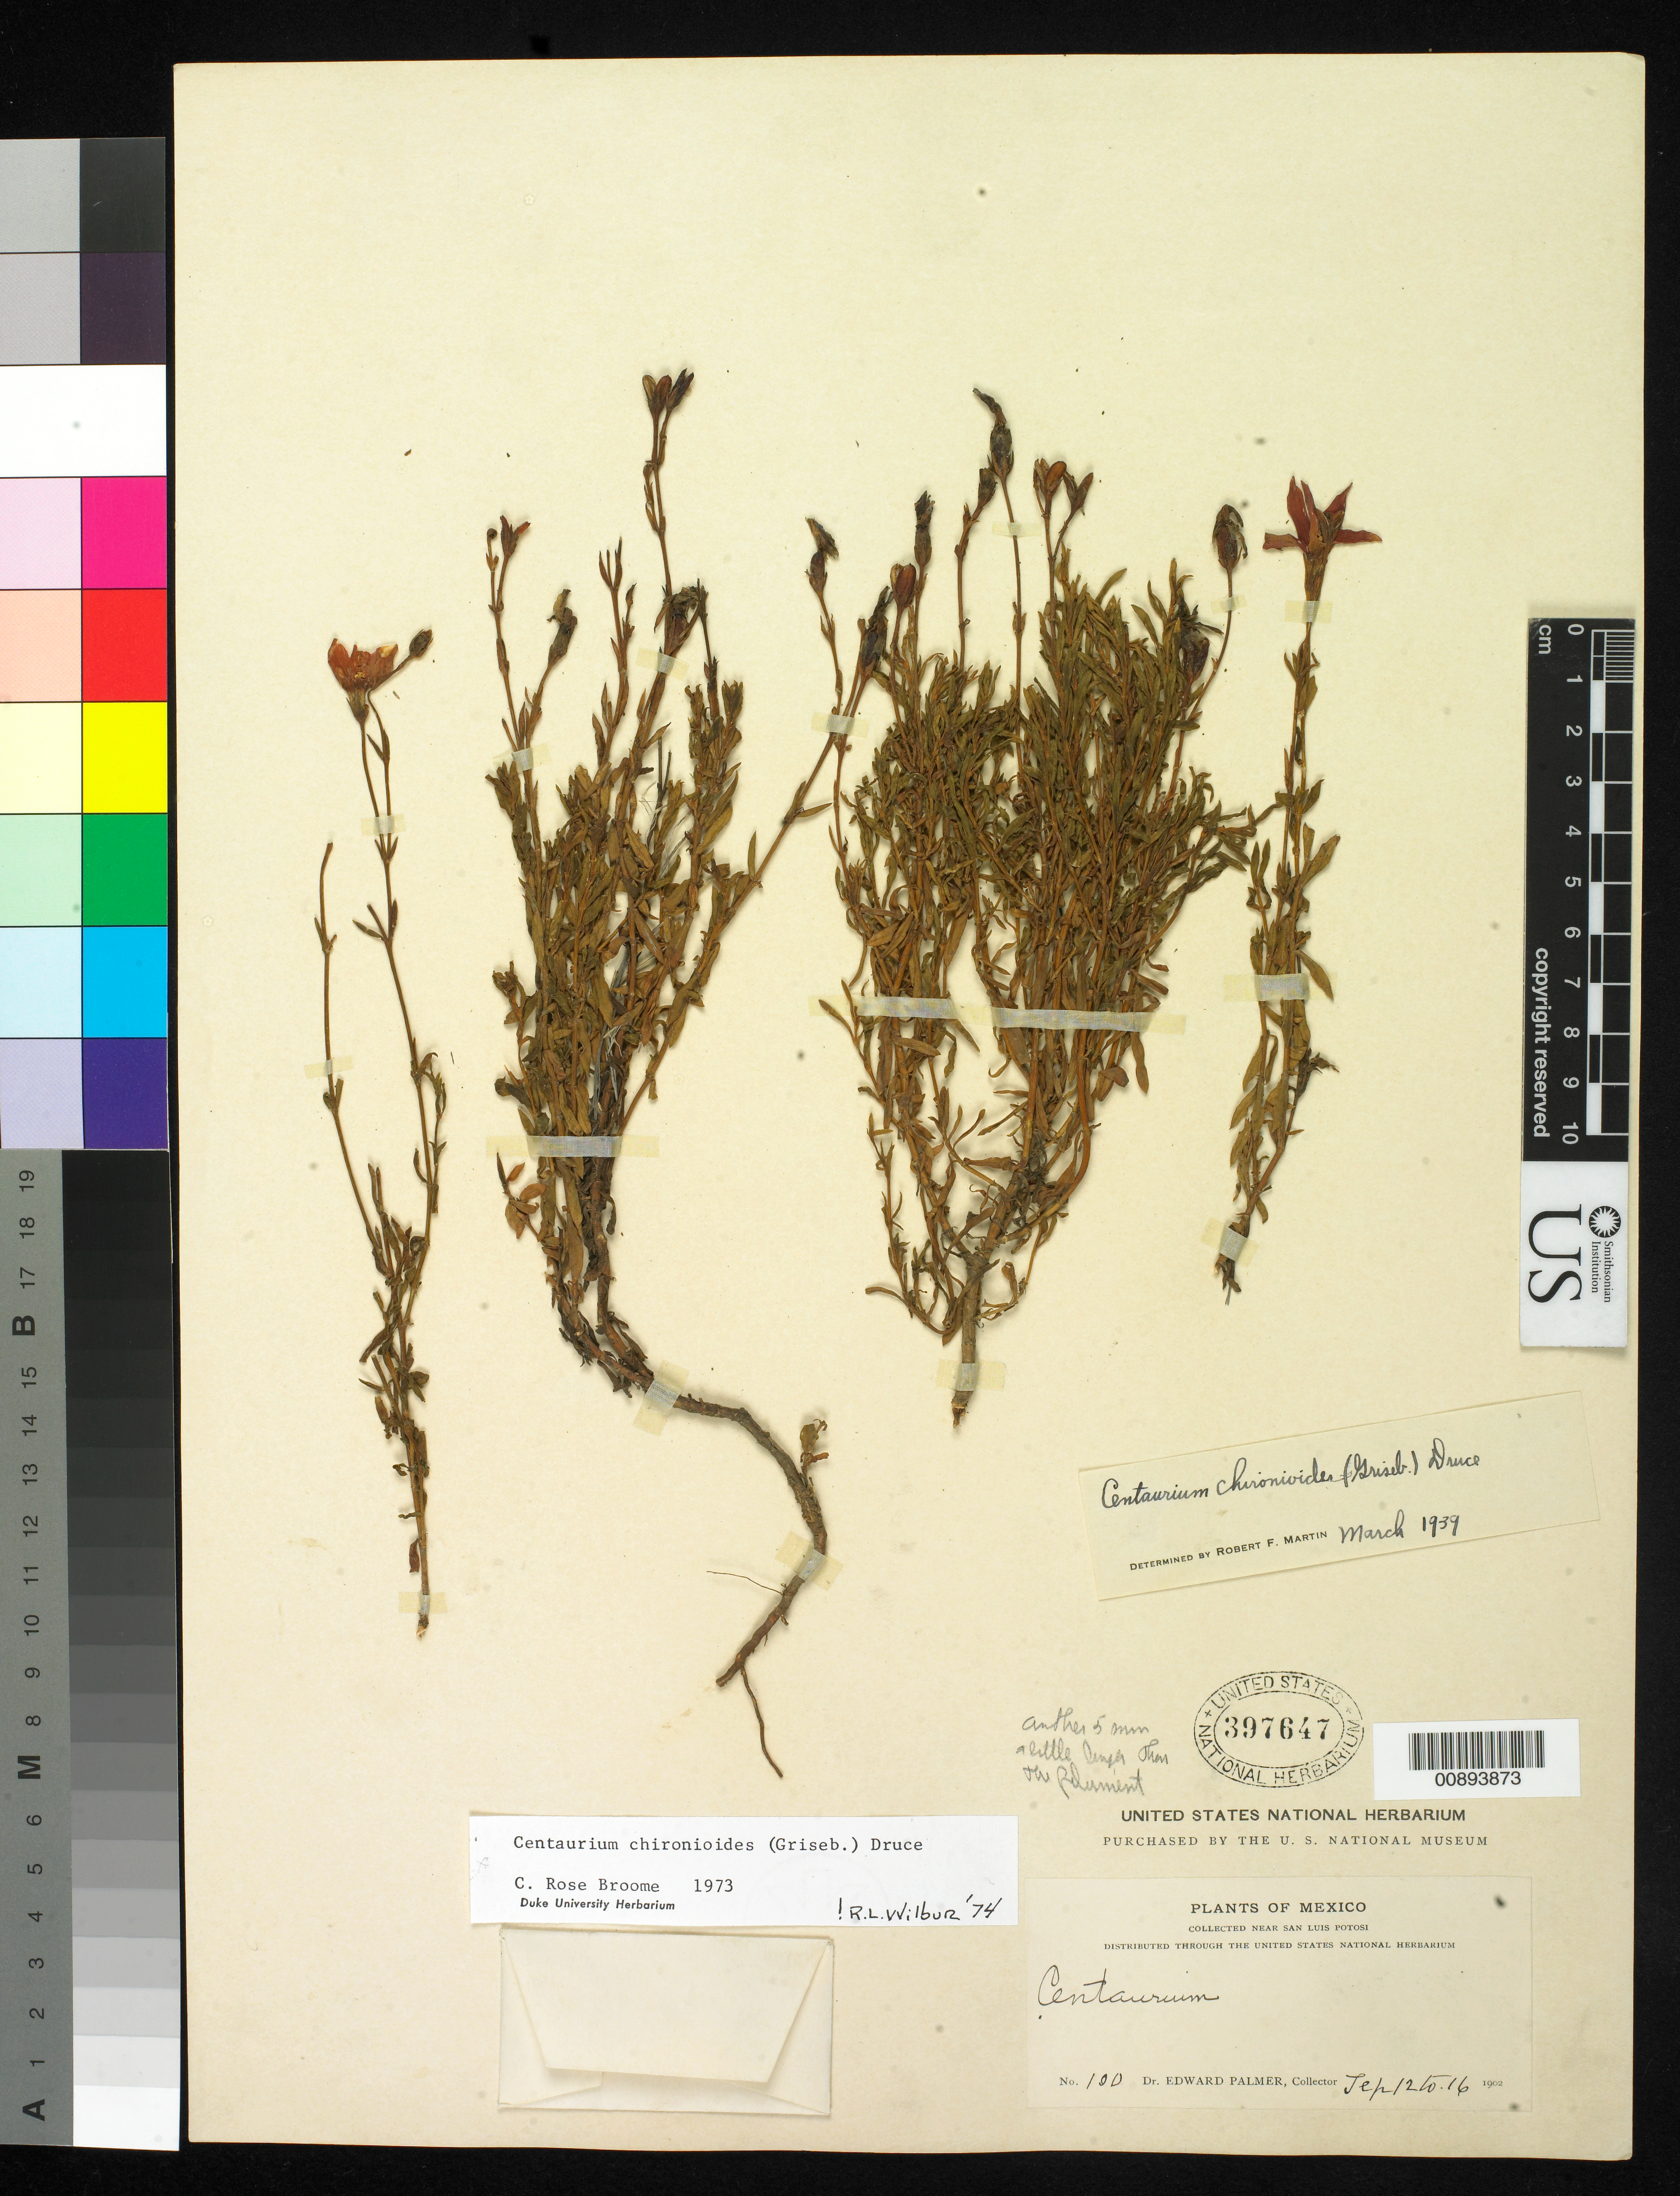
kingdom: Plantae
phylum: Tracheophyta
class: Magnoliopsida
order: Gentianales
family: Gentianaceae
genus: Centaurium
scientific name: Centaurium chironioides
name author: (Griseb.) Druce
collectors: E. Palmer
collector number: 100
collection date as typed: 12 Sep 1902 to 16 Sep 1902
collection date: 1902-09-12/1902-09-16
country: Mexico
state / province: San Luis Potosí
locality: Near San Luis Potosí.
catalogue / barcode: US 397647